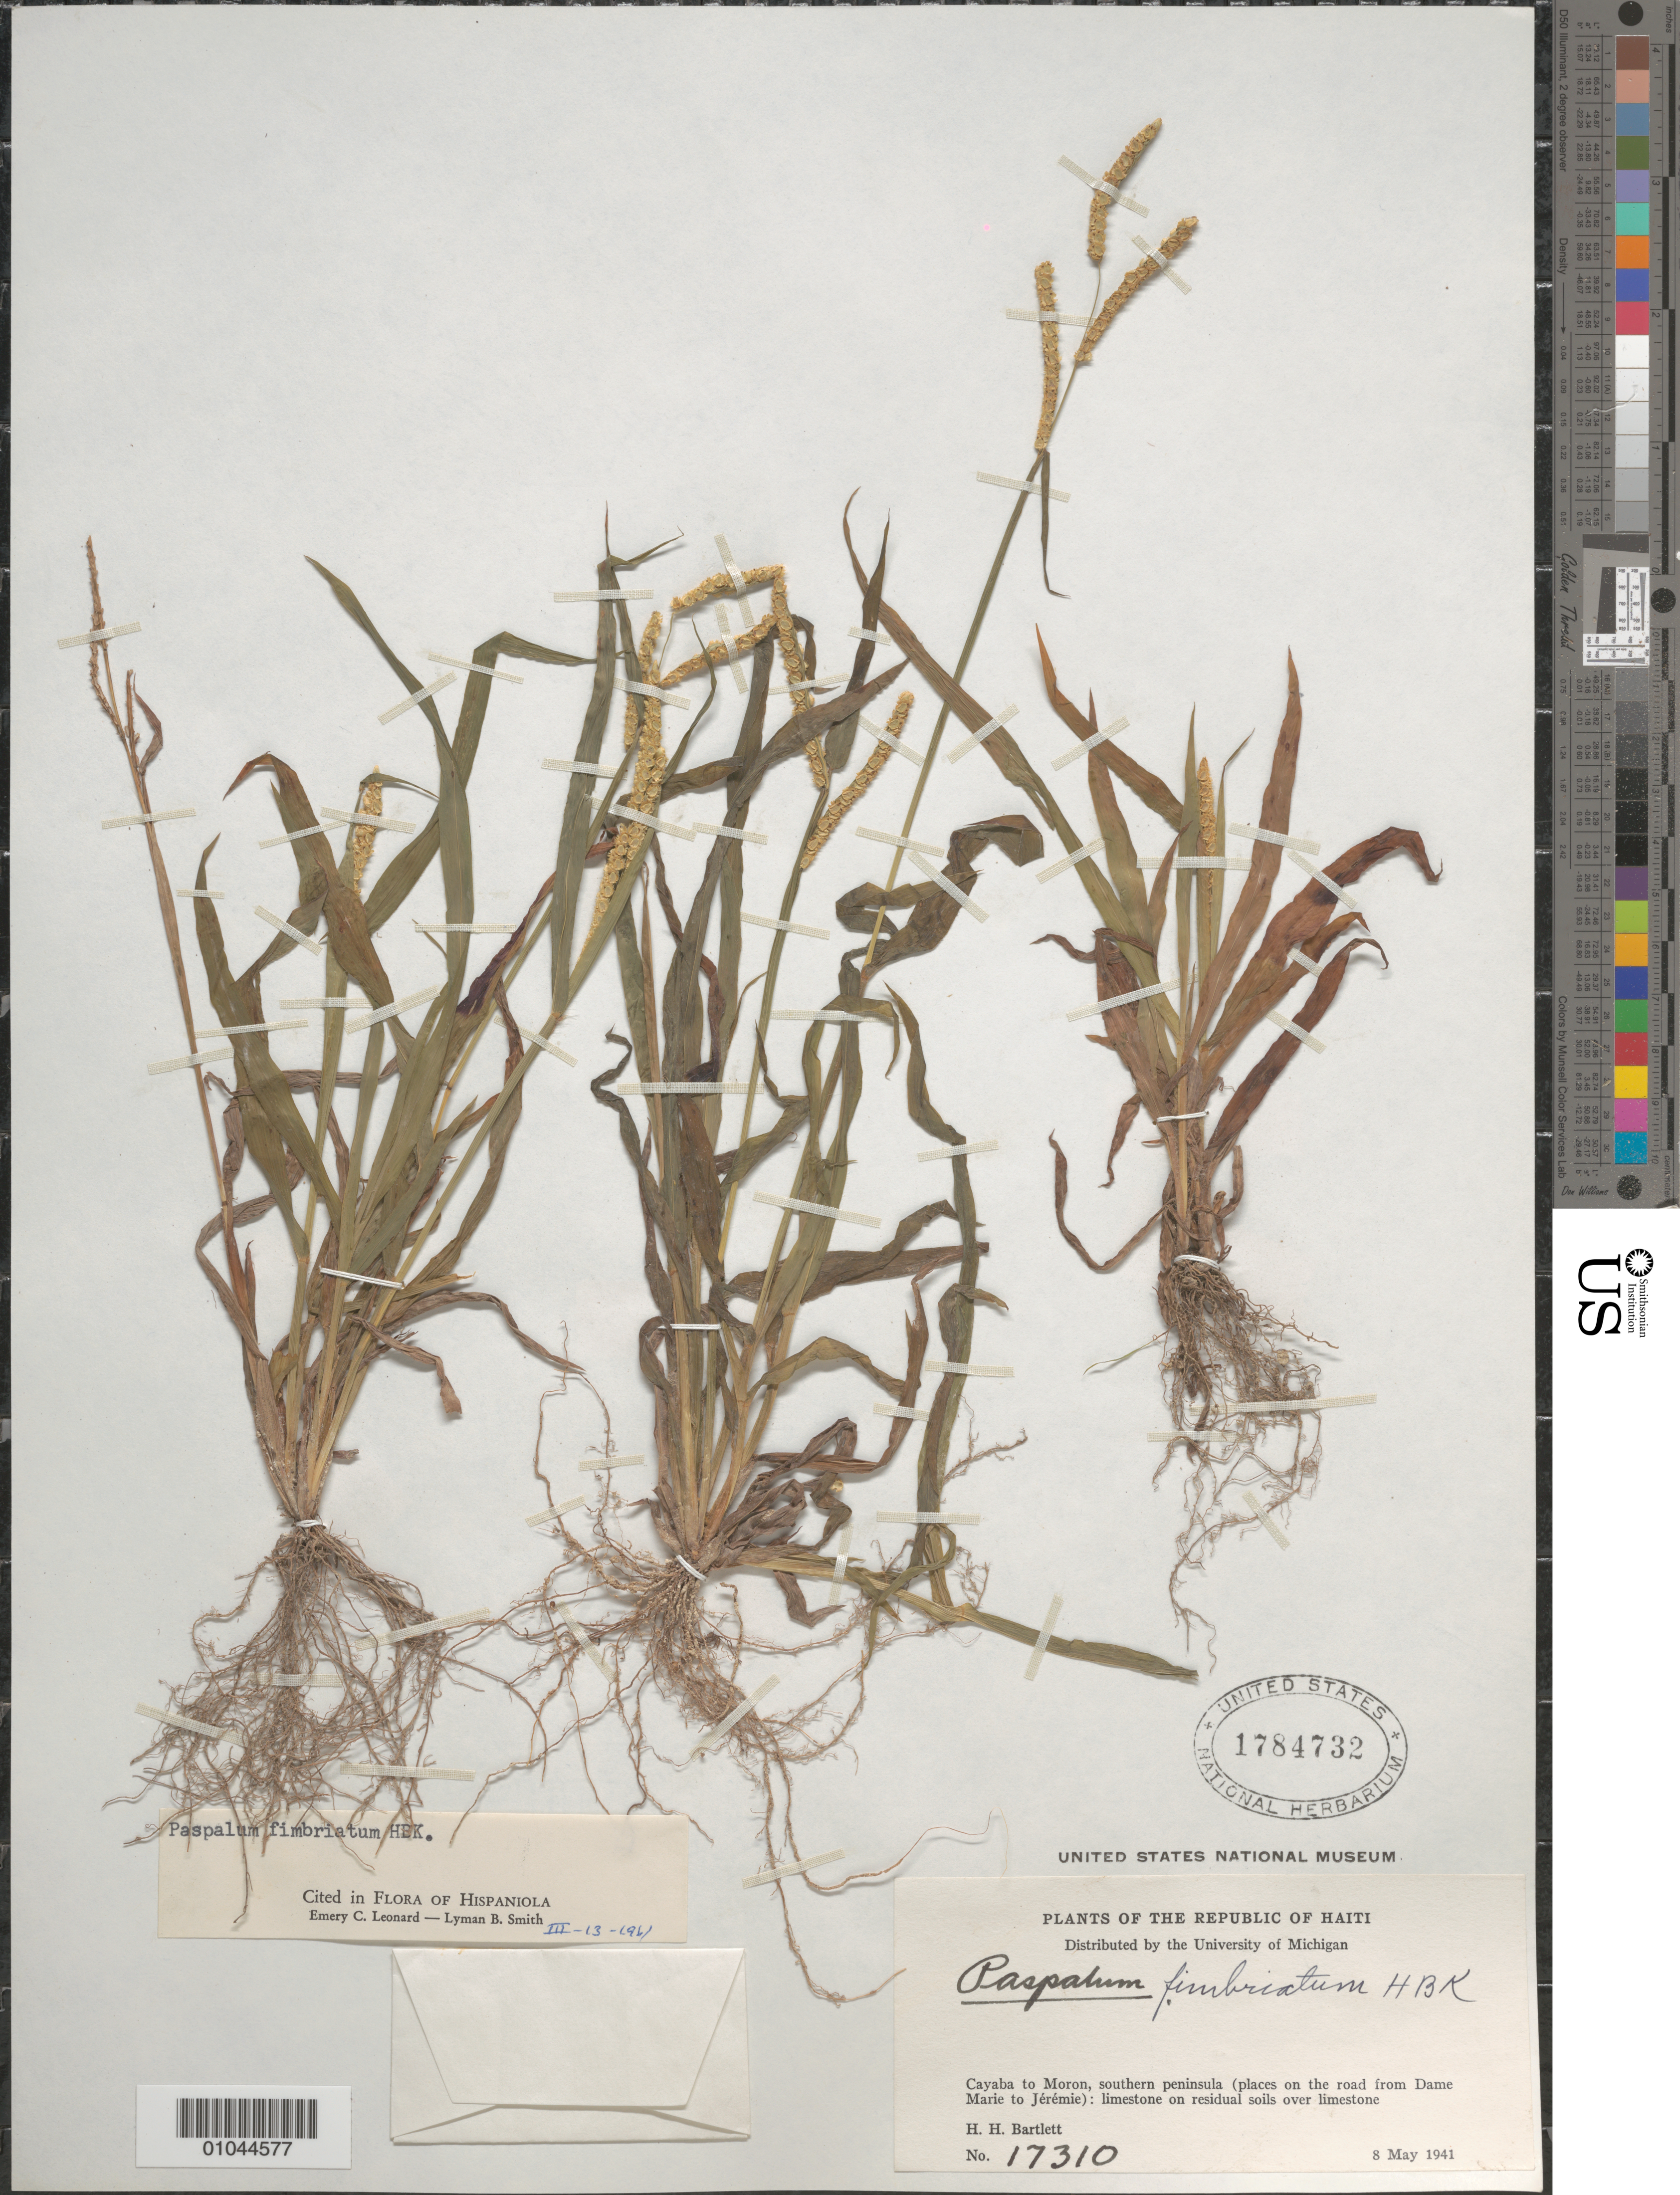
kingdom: Plantae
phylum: Tracheophyta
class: Liliopsida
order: Poales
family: Poaceae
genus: Paspalum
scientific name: Paspalum fimbriatum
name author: Kunth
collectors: H. H. Bartlett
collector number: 17310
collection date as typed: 08 May 1941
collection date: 1941-05-08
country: Haiti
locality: Cayaba to Moron, southern peninsula, places on the road from Marie to Jeremie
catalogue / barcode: US 1784732